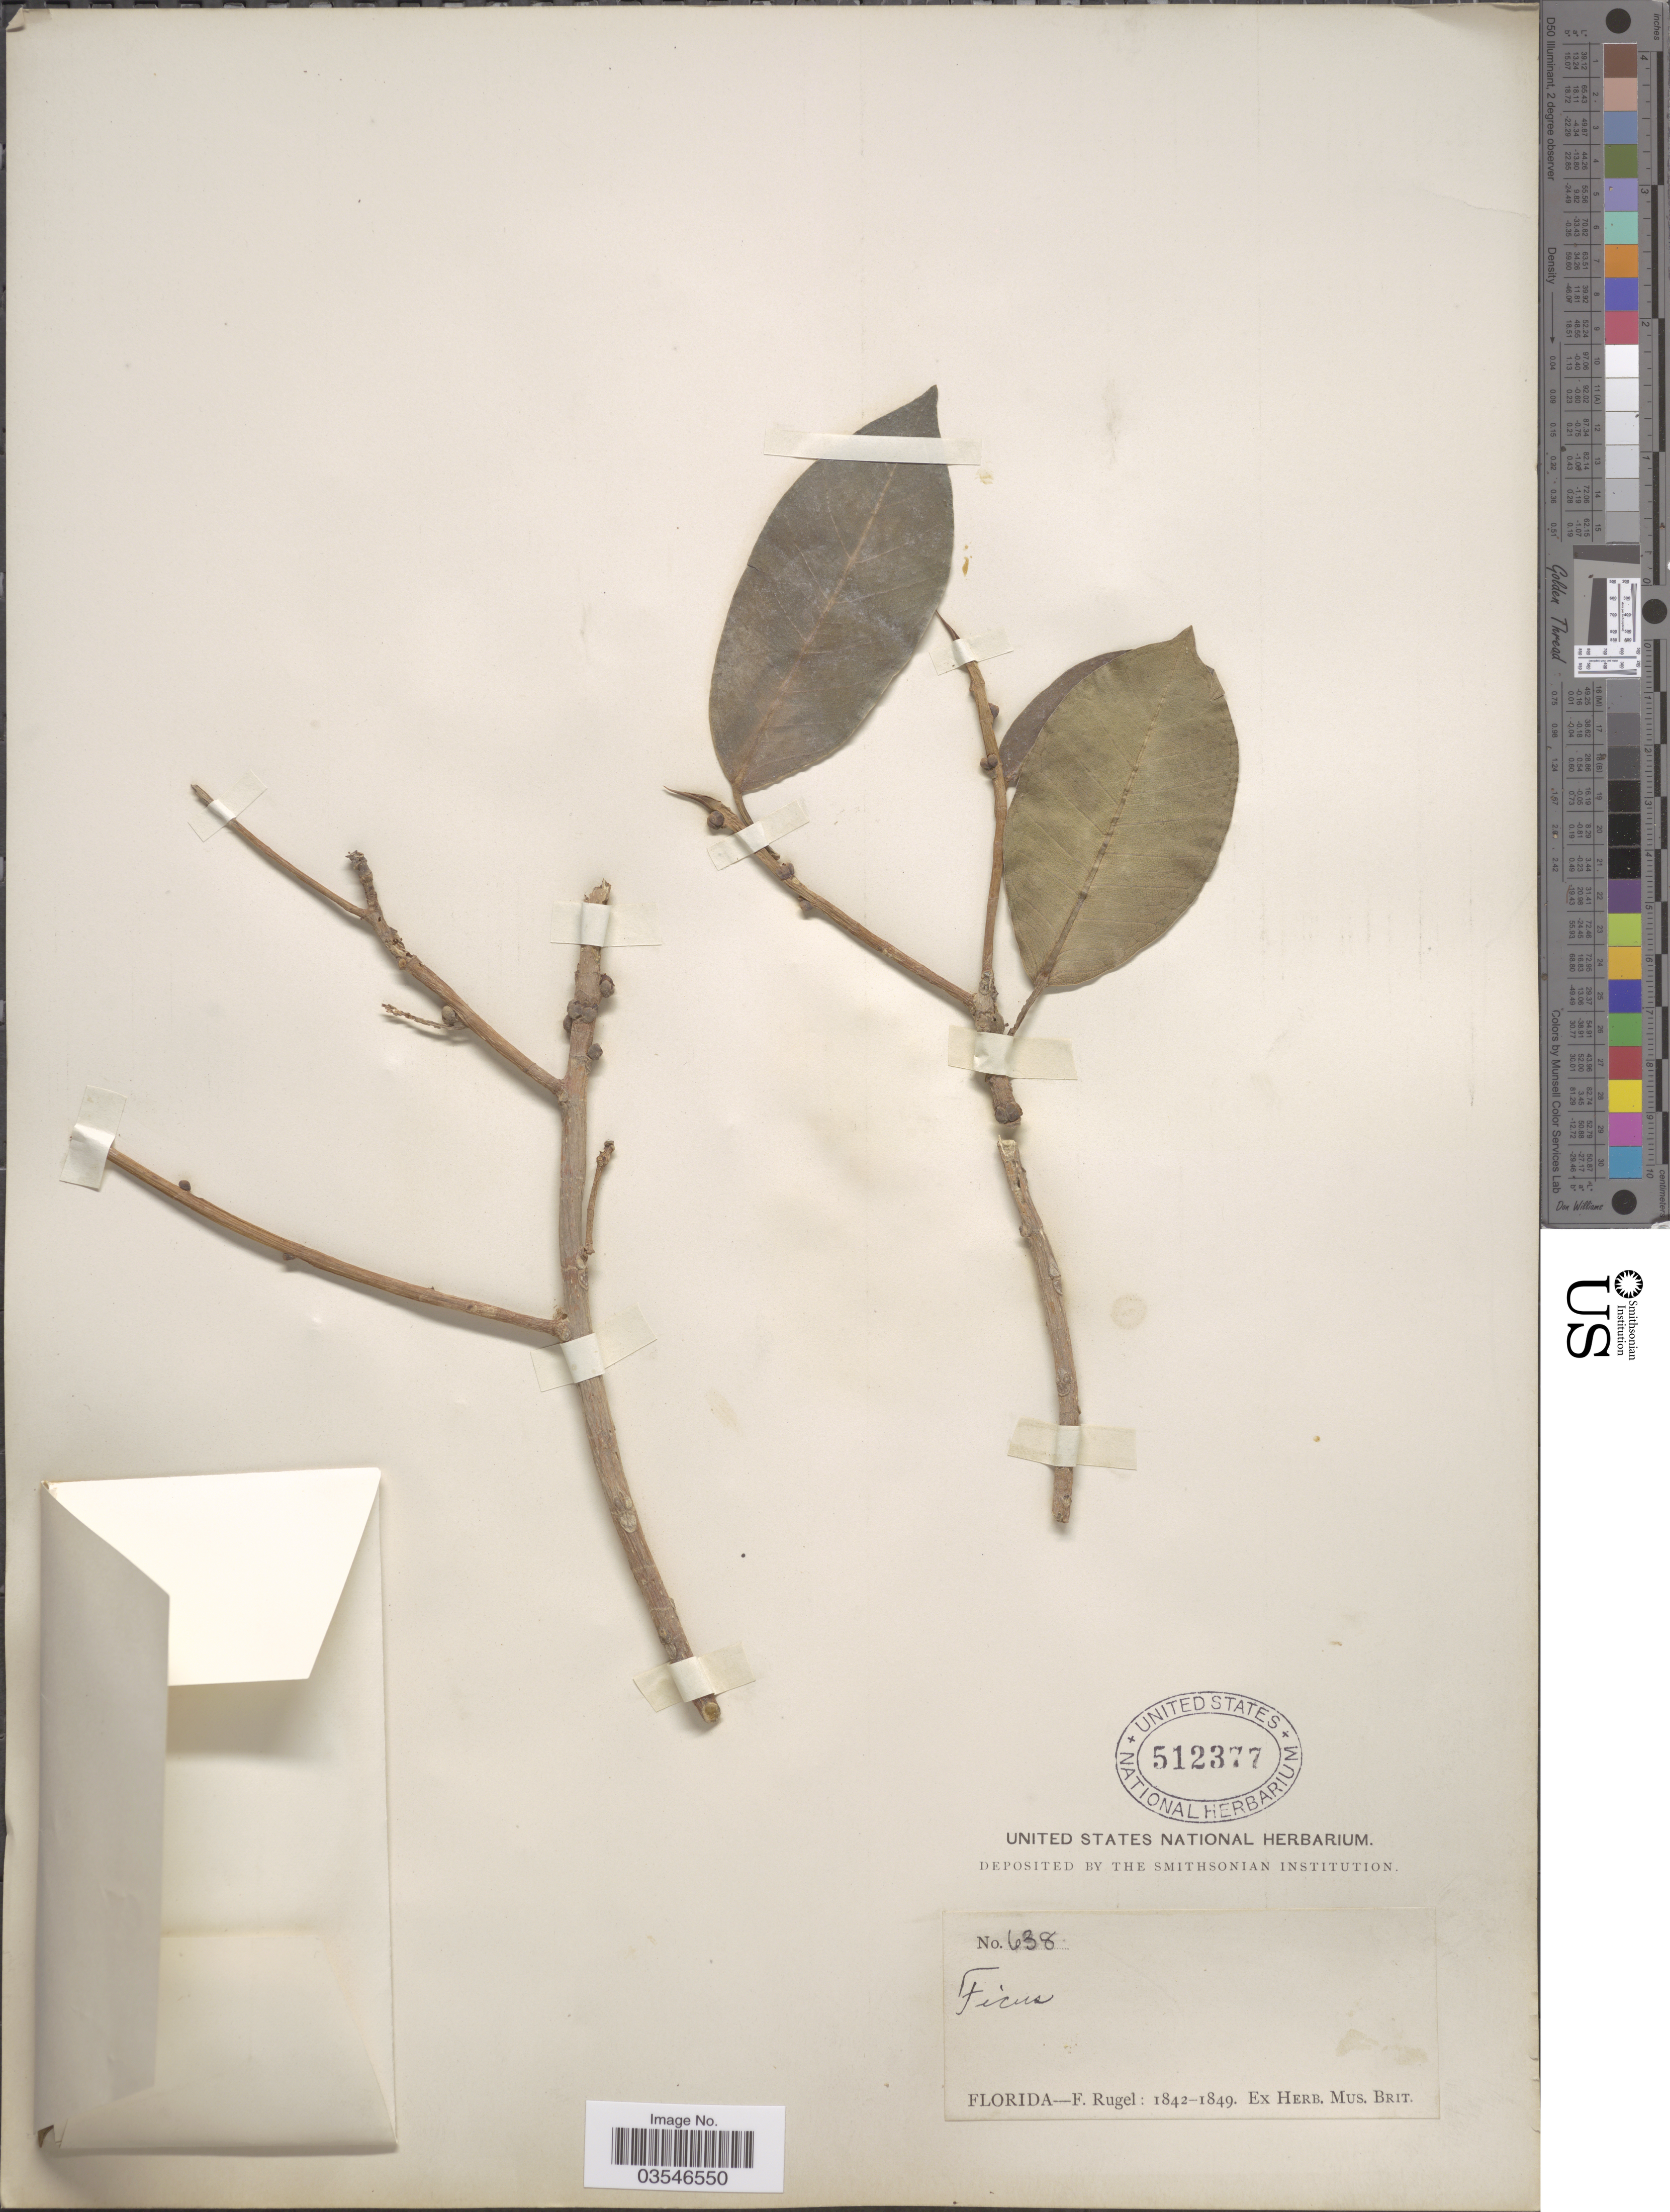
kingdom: Plantae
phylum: Tracheophyta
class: Magnoliopsida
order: Rosales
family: Moraceae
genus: Ficus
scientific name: Ficus aurea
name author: Nutt.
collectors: F. Rugel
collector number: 638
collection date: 1842/1849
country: United States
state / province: Florida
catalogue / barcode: US 512377